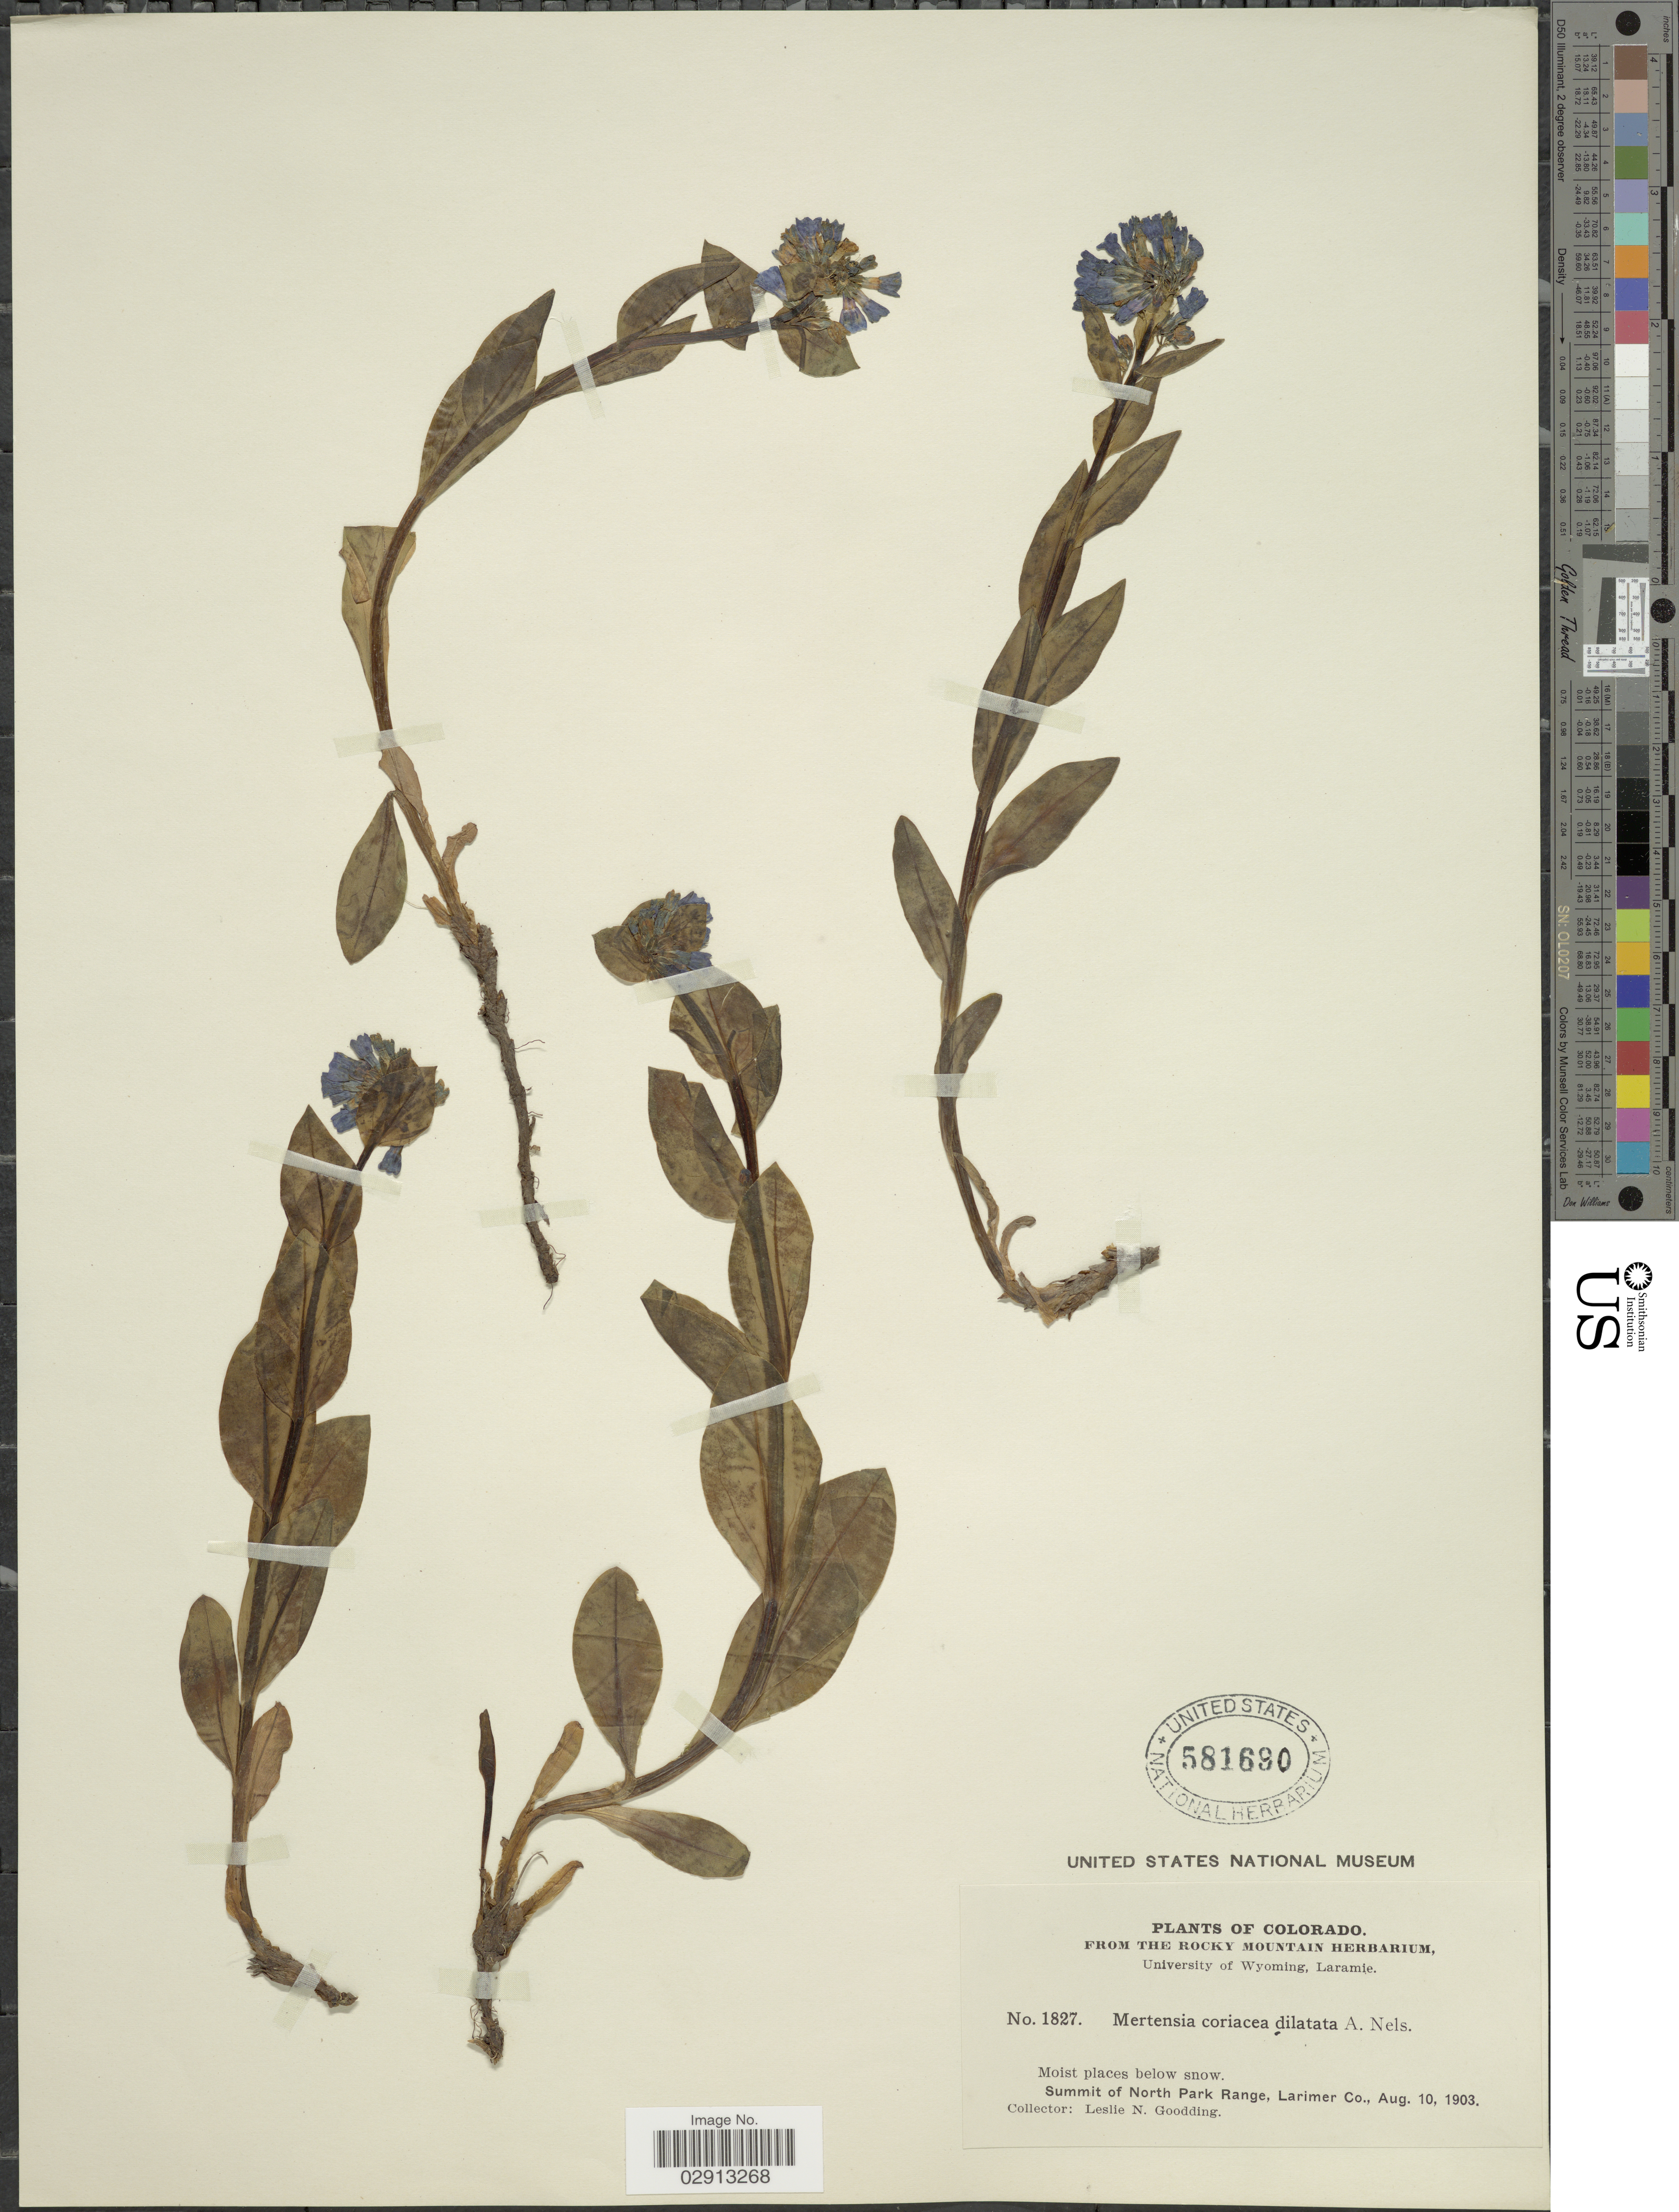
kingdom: Plantae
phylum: Tracheophyta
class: Magnoliopsida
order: Boraginales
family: Boraginaceae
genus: Mertensia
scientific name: Mertensia viridis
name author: (A. Nelson) A. Nelson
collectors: L. N. Goodding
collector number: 1827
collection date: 1903-08-10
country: United States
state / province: Colorado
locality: Summit of North Park Range, Larimer Co.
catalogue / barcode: US 581690